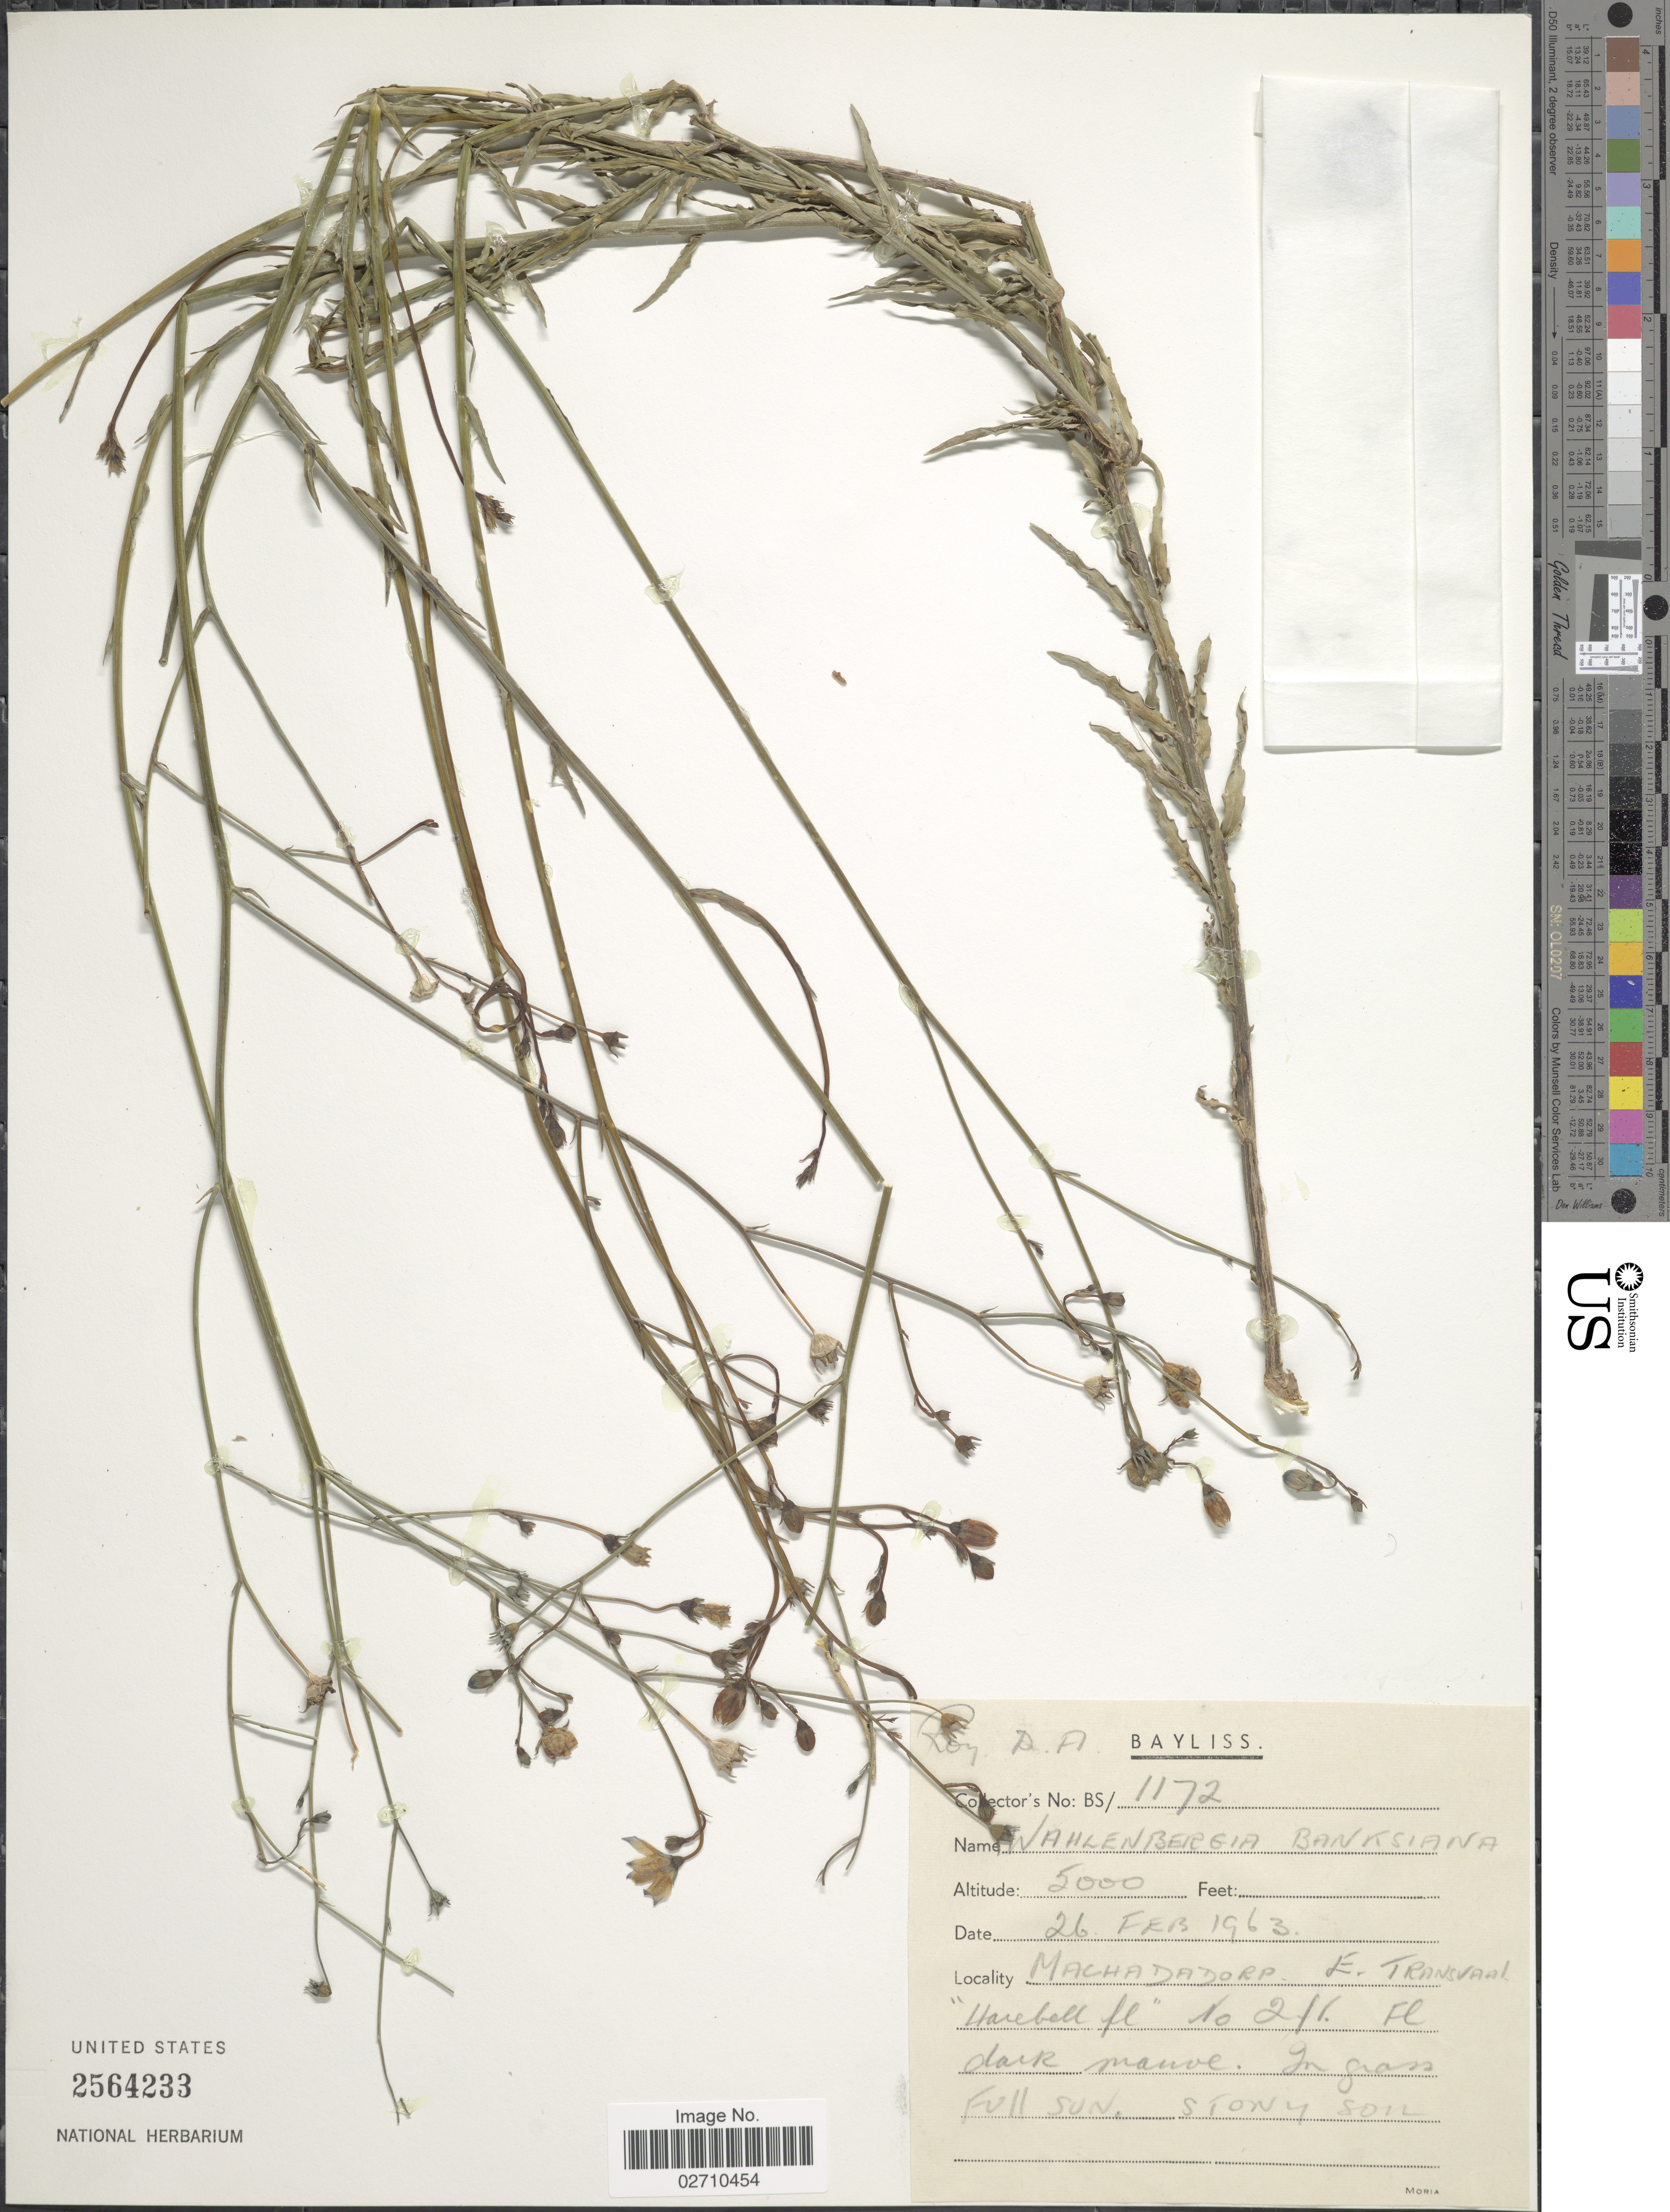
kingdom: Plantae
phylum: Tracheophyta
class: Magnoliopsida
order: Asterales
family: Campanulaceae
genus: Wahlenbergia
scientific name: Wahlenbergia banksiana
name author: A. DC.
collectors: R. Bayliss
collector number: BS1172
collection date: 1963-02-26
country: South Africa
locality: Machadadora. E. Transvaal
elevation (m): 1524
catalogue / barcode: US 2564233